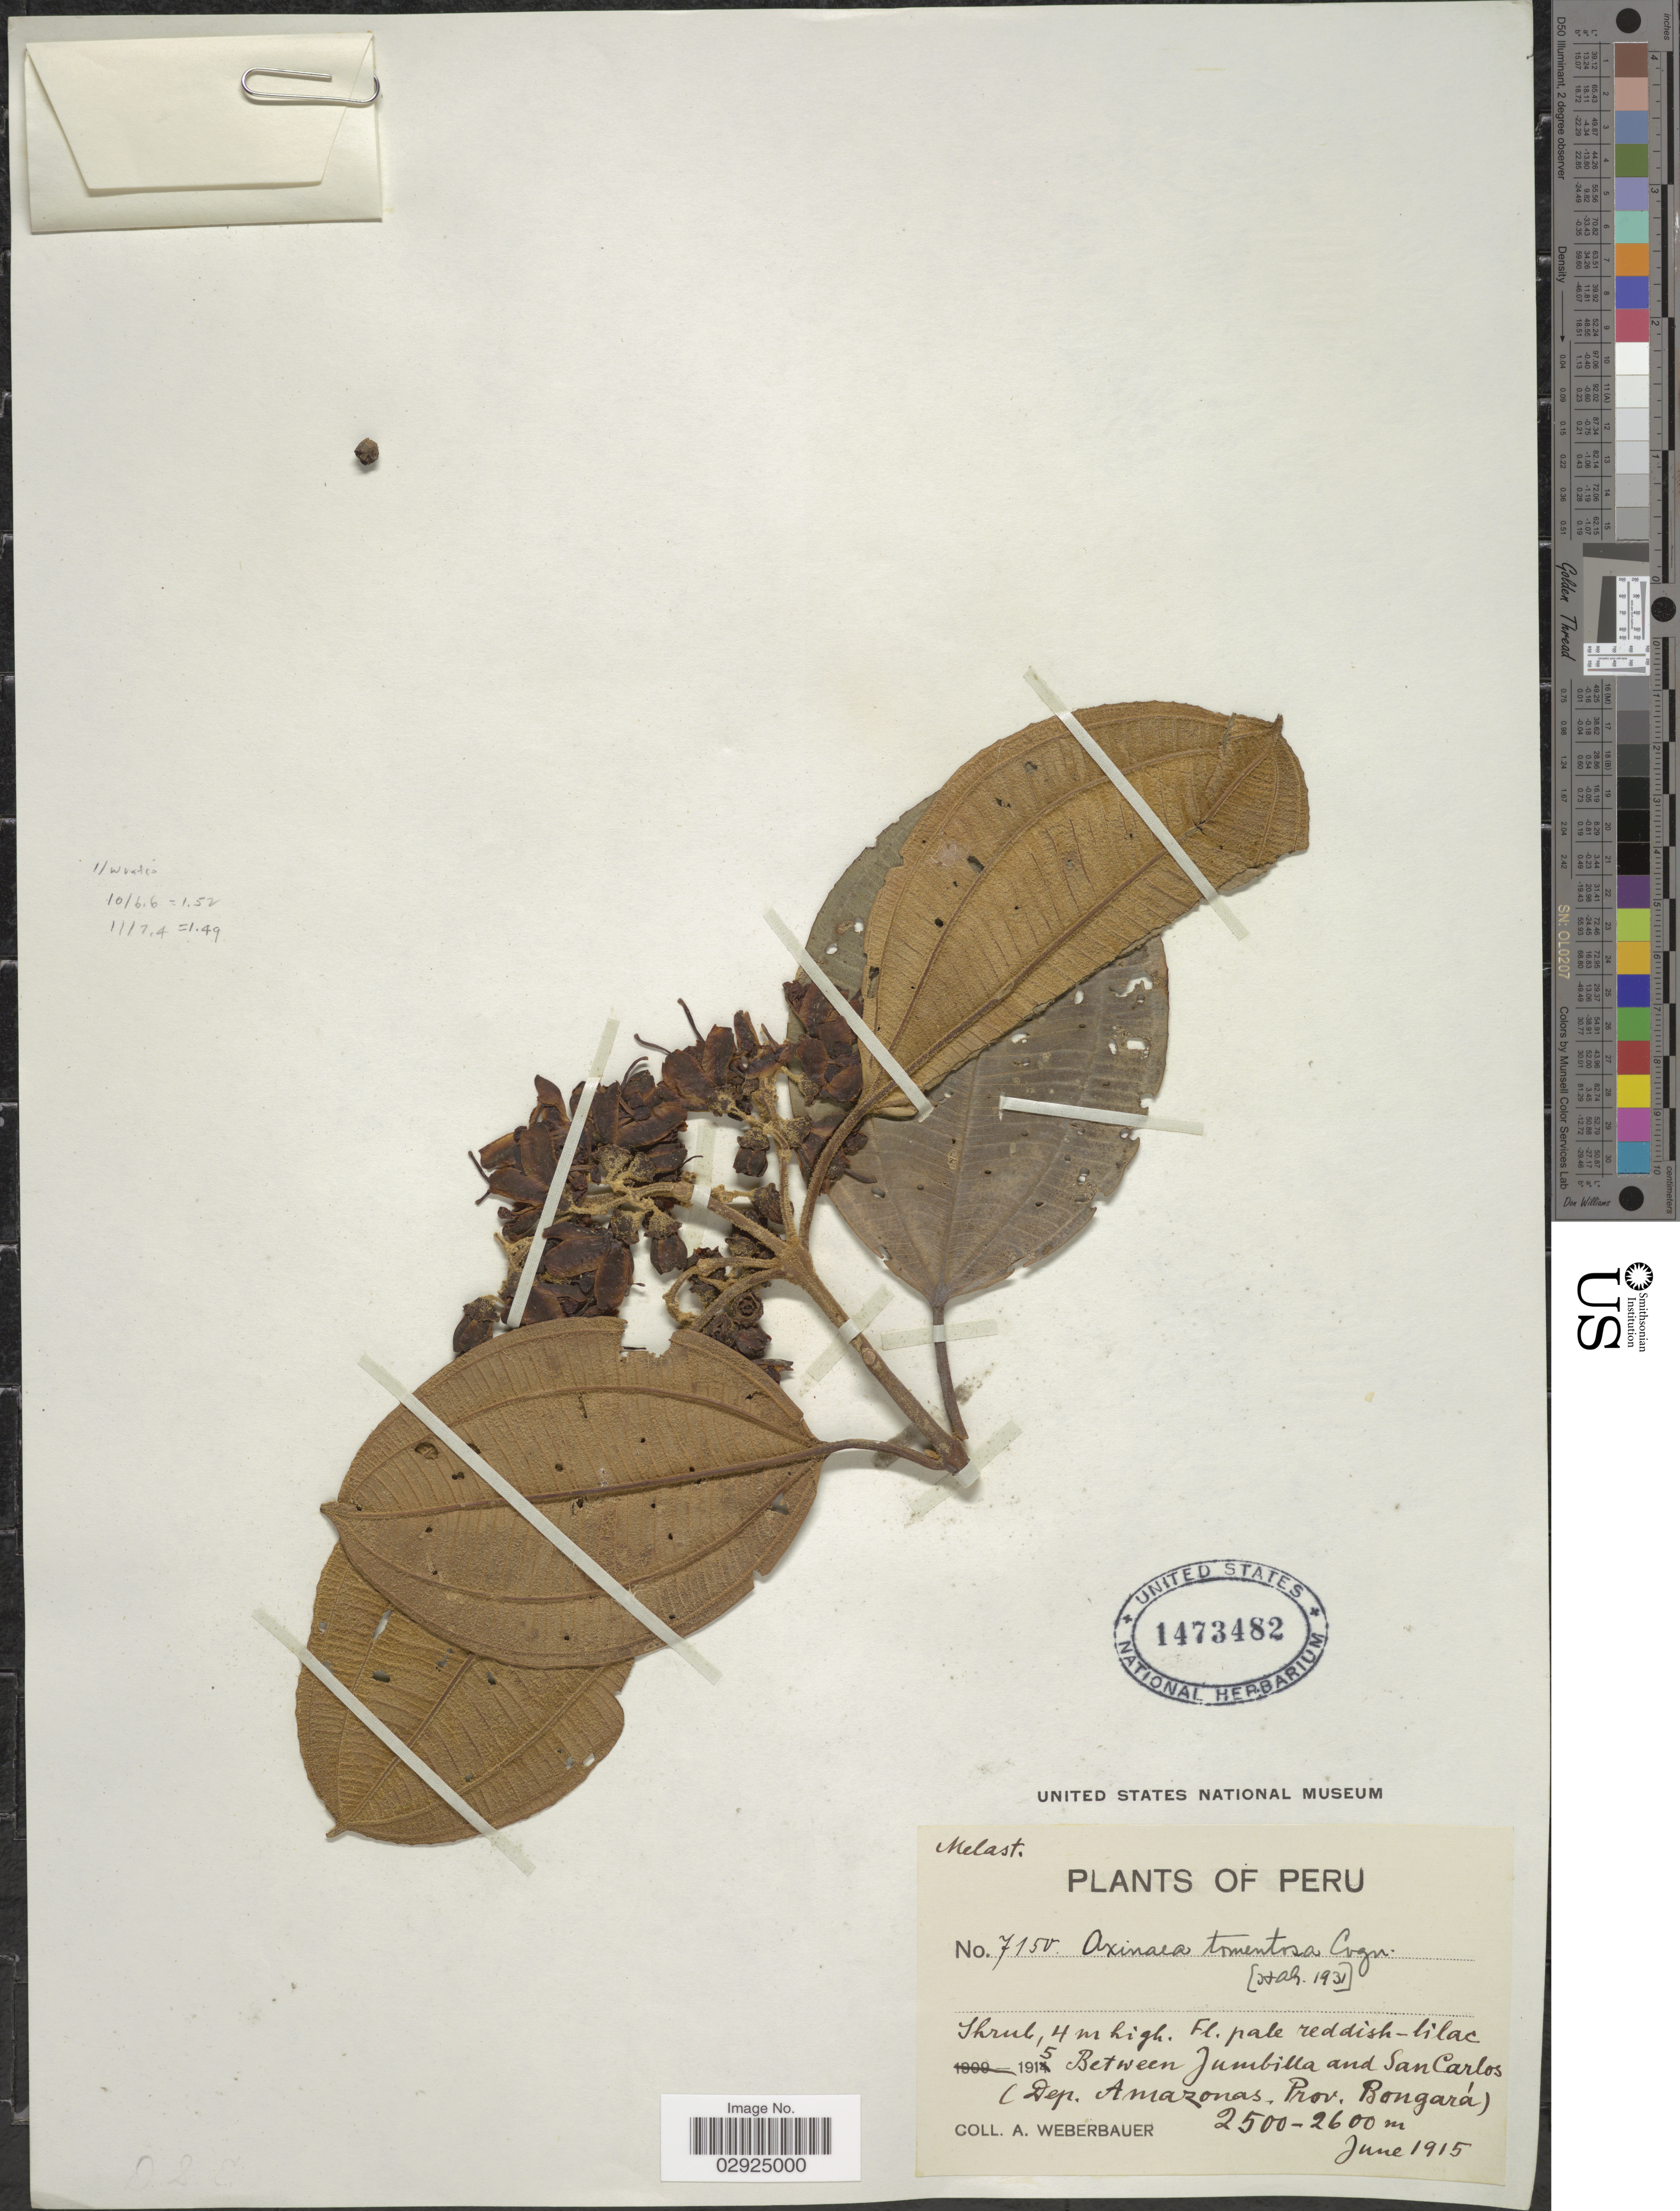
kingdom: Plantae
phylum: Tracheophyta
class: Magnoliopsida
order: Myrtales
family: Melastomataceae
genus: Axinaea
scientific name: Axinaea tomentosa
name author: Cogn.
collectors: A. Weberbauer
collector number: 7150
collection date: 1915-06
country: Peru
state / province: Amazonas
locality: Between Jumbilla and San Carlos (Dep. Amazonas, Prov. Bongará).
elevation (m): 2500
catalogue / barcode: US 1473482